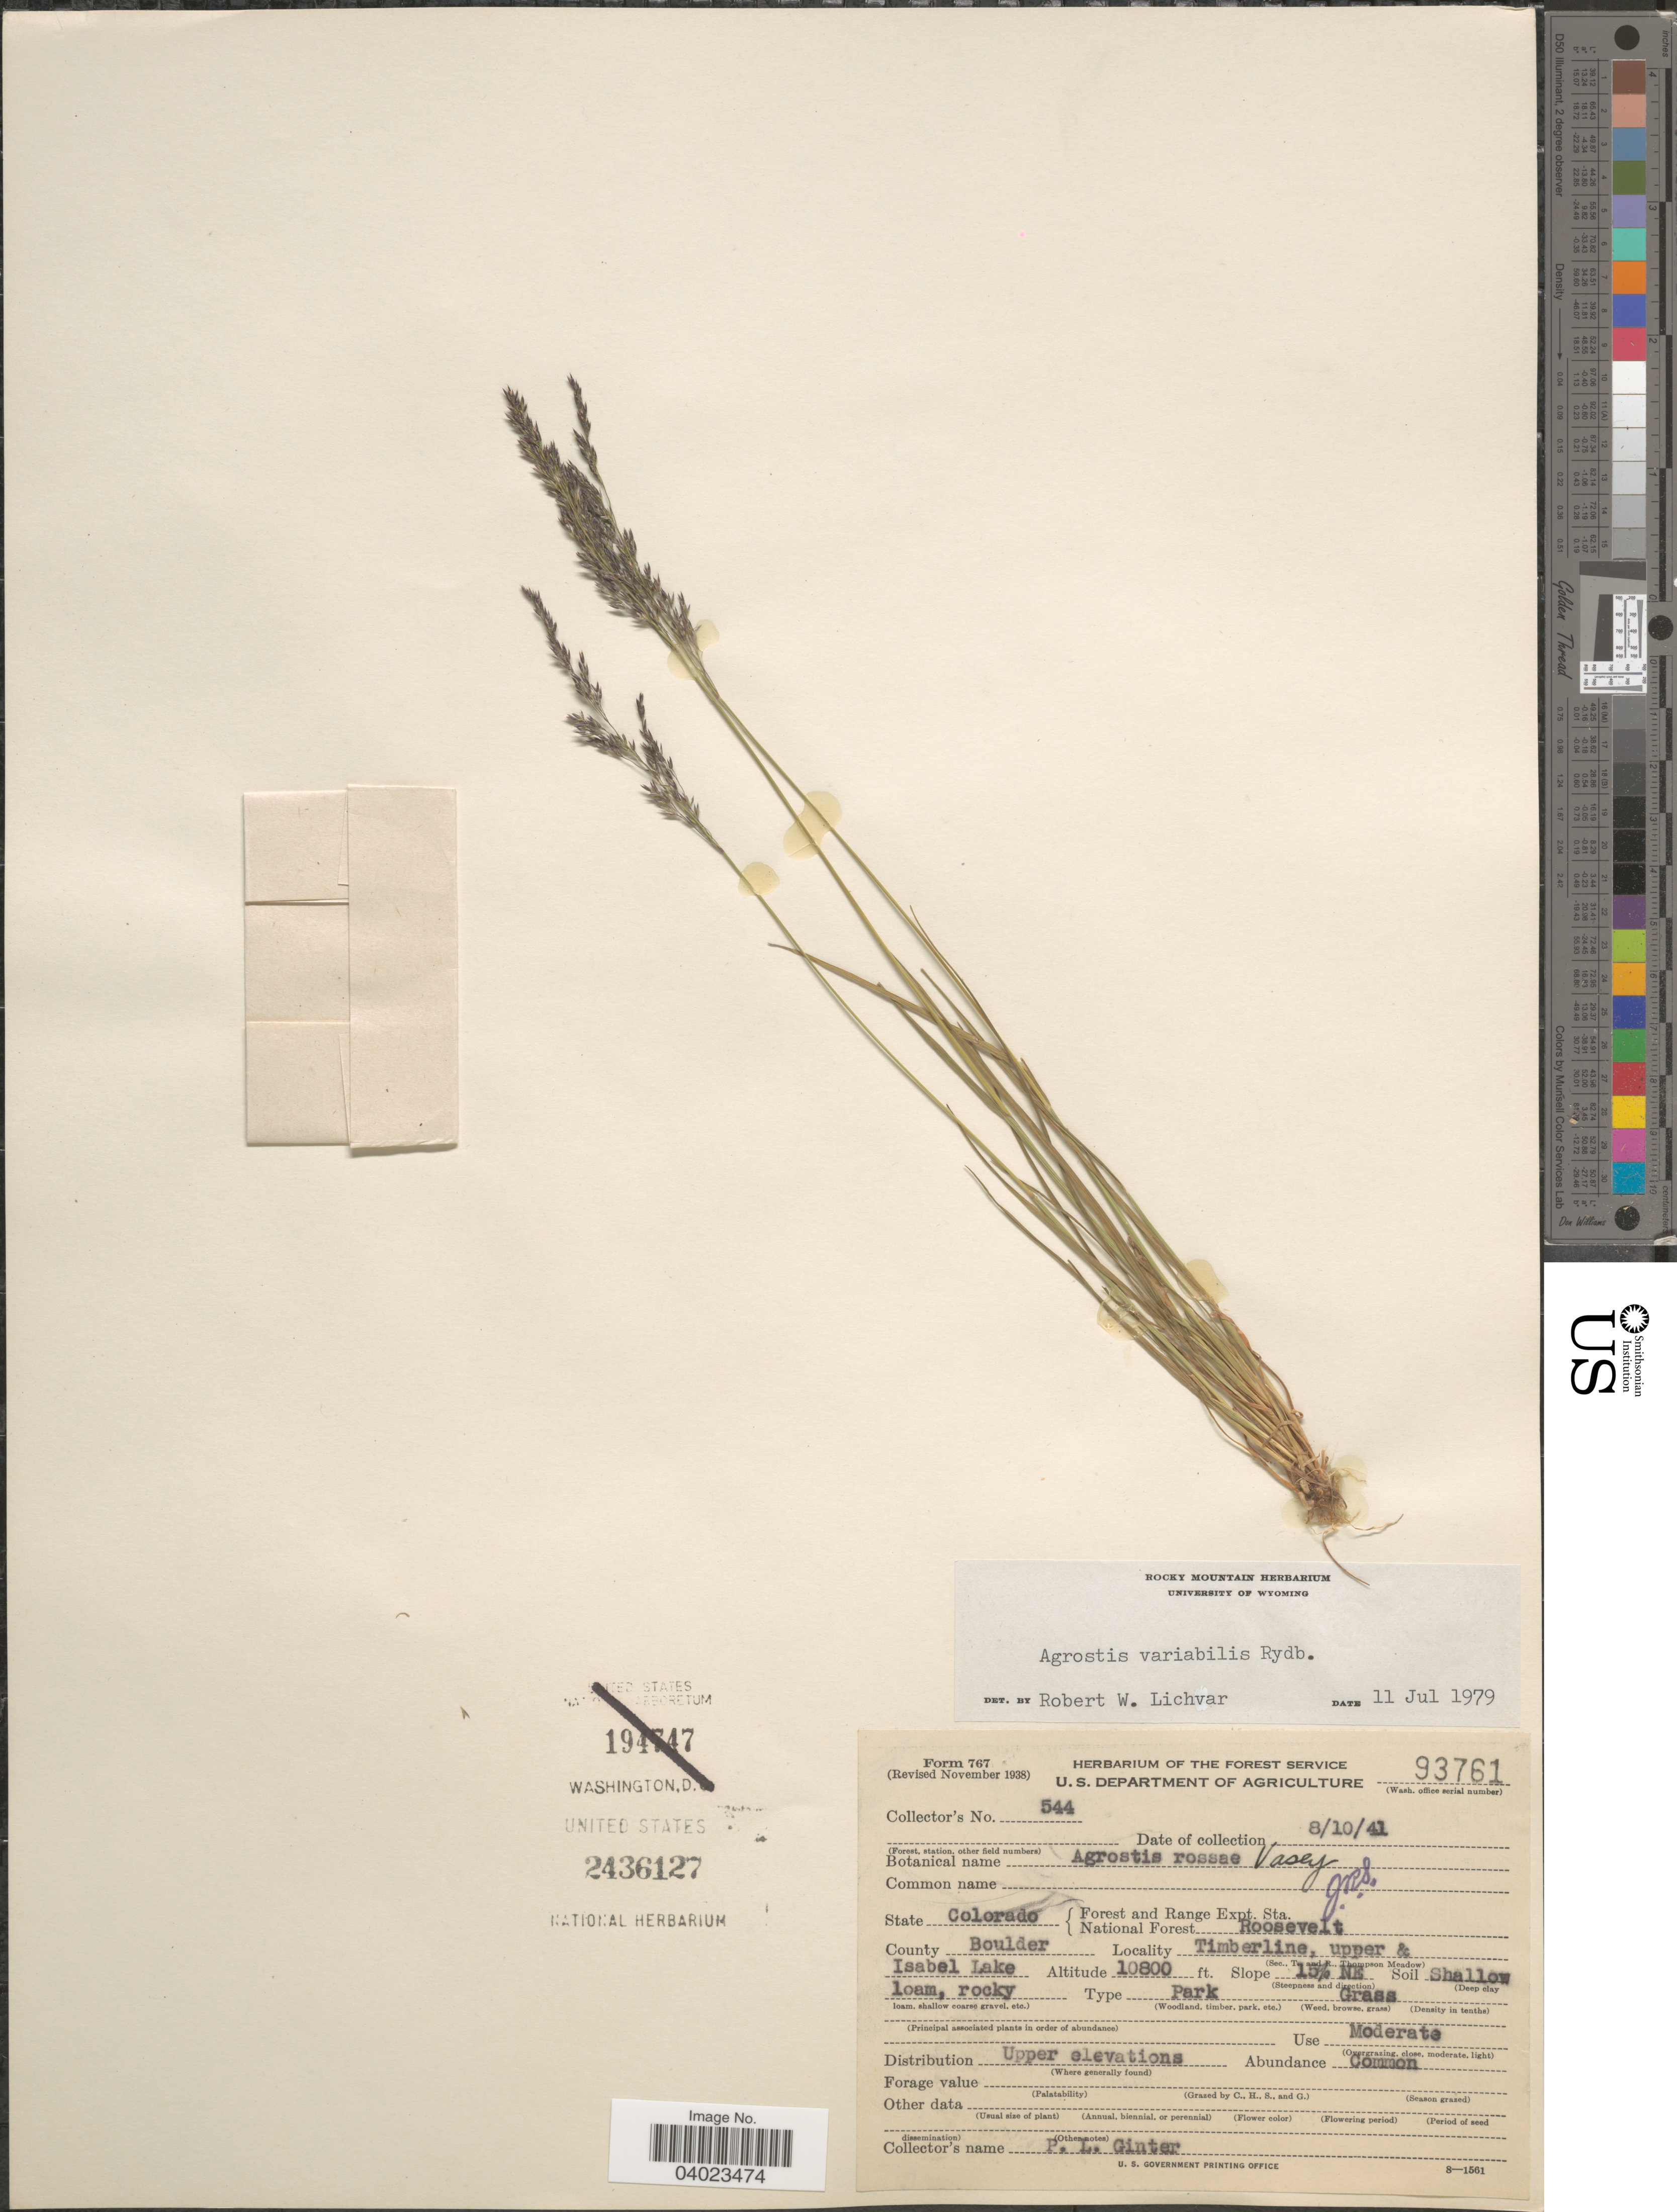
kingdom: Plantae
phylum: Tracheophyta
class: Liliopsida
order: Poales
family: Poaceae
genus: Agrostis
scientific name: Agrostis variabilis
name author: Rydb.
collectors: P. Ginter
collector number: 544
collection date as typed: Transcribed d/m/y: 10/8/41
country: United States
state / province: Colorado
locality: Forest and Range Expt. Sta. National Forest Roosevelt. County Boulder. Timberline, upper & Isabel Lake. Slope 15% NE.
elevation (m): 3292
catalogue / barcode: US 2436127